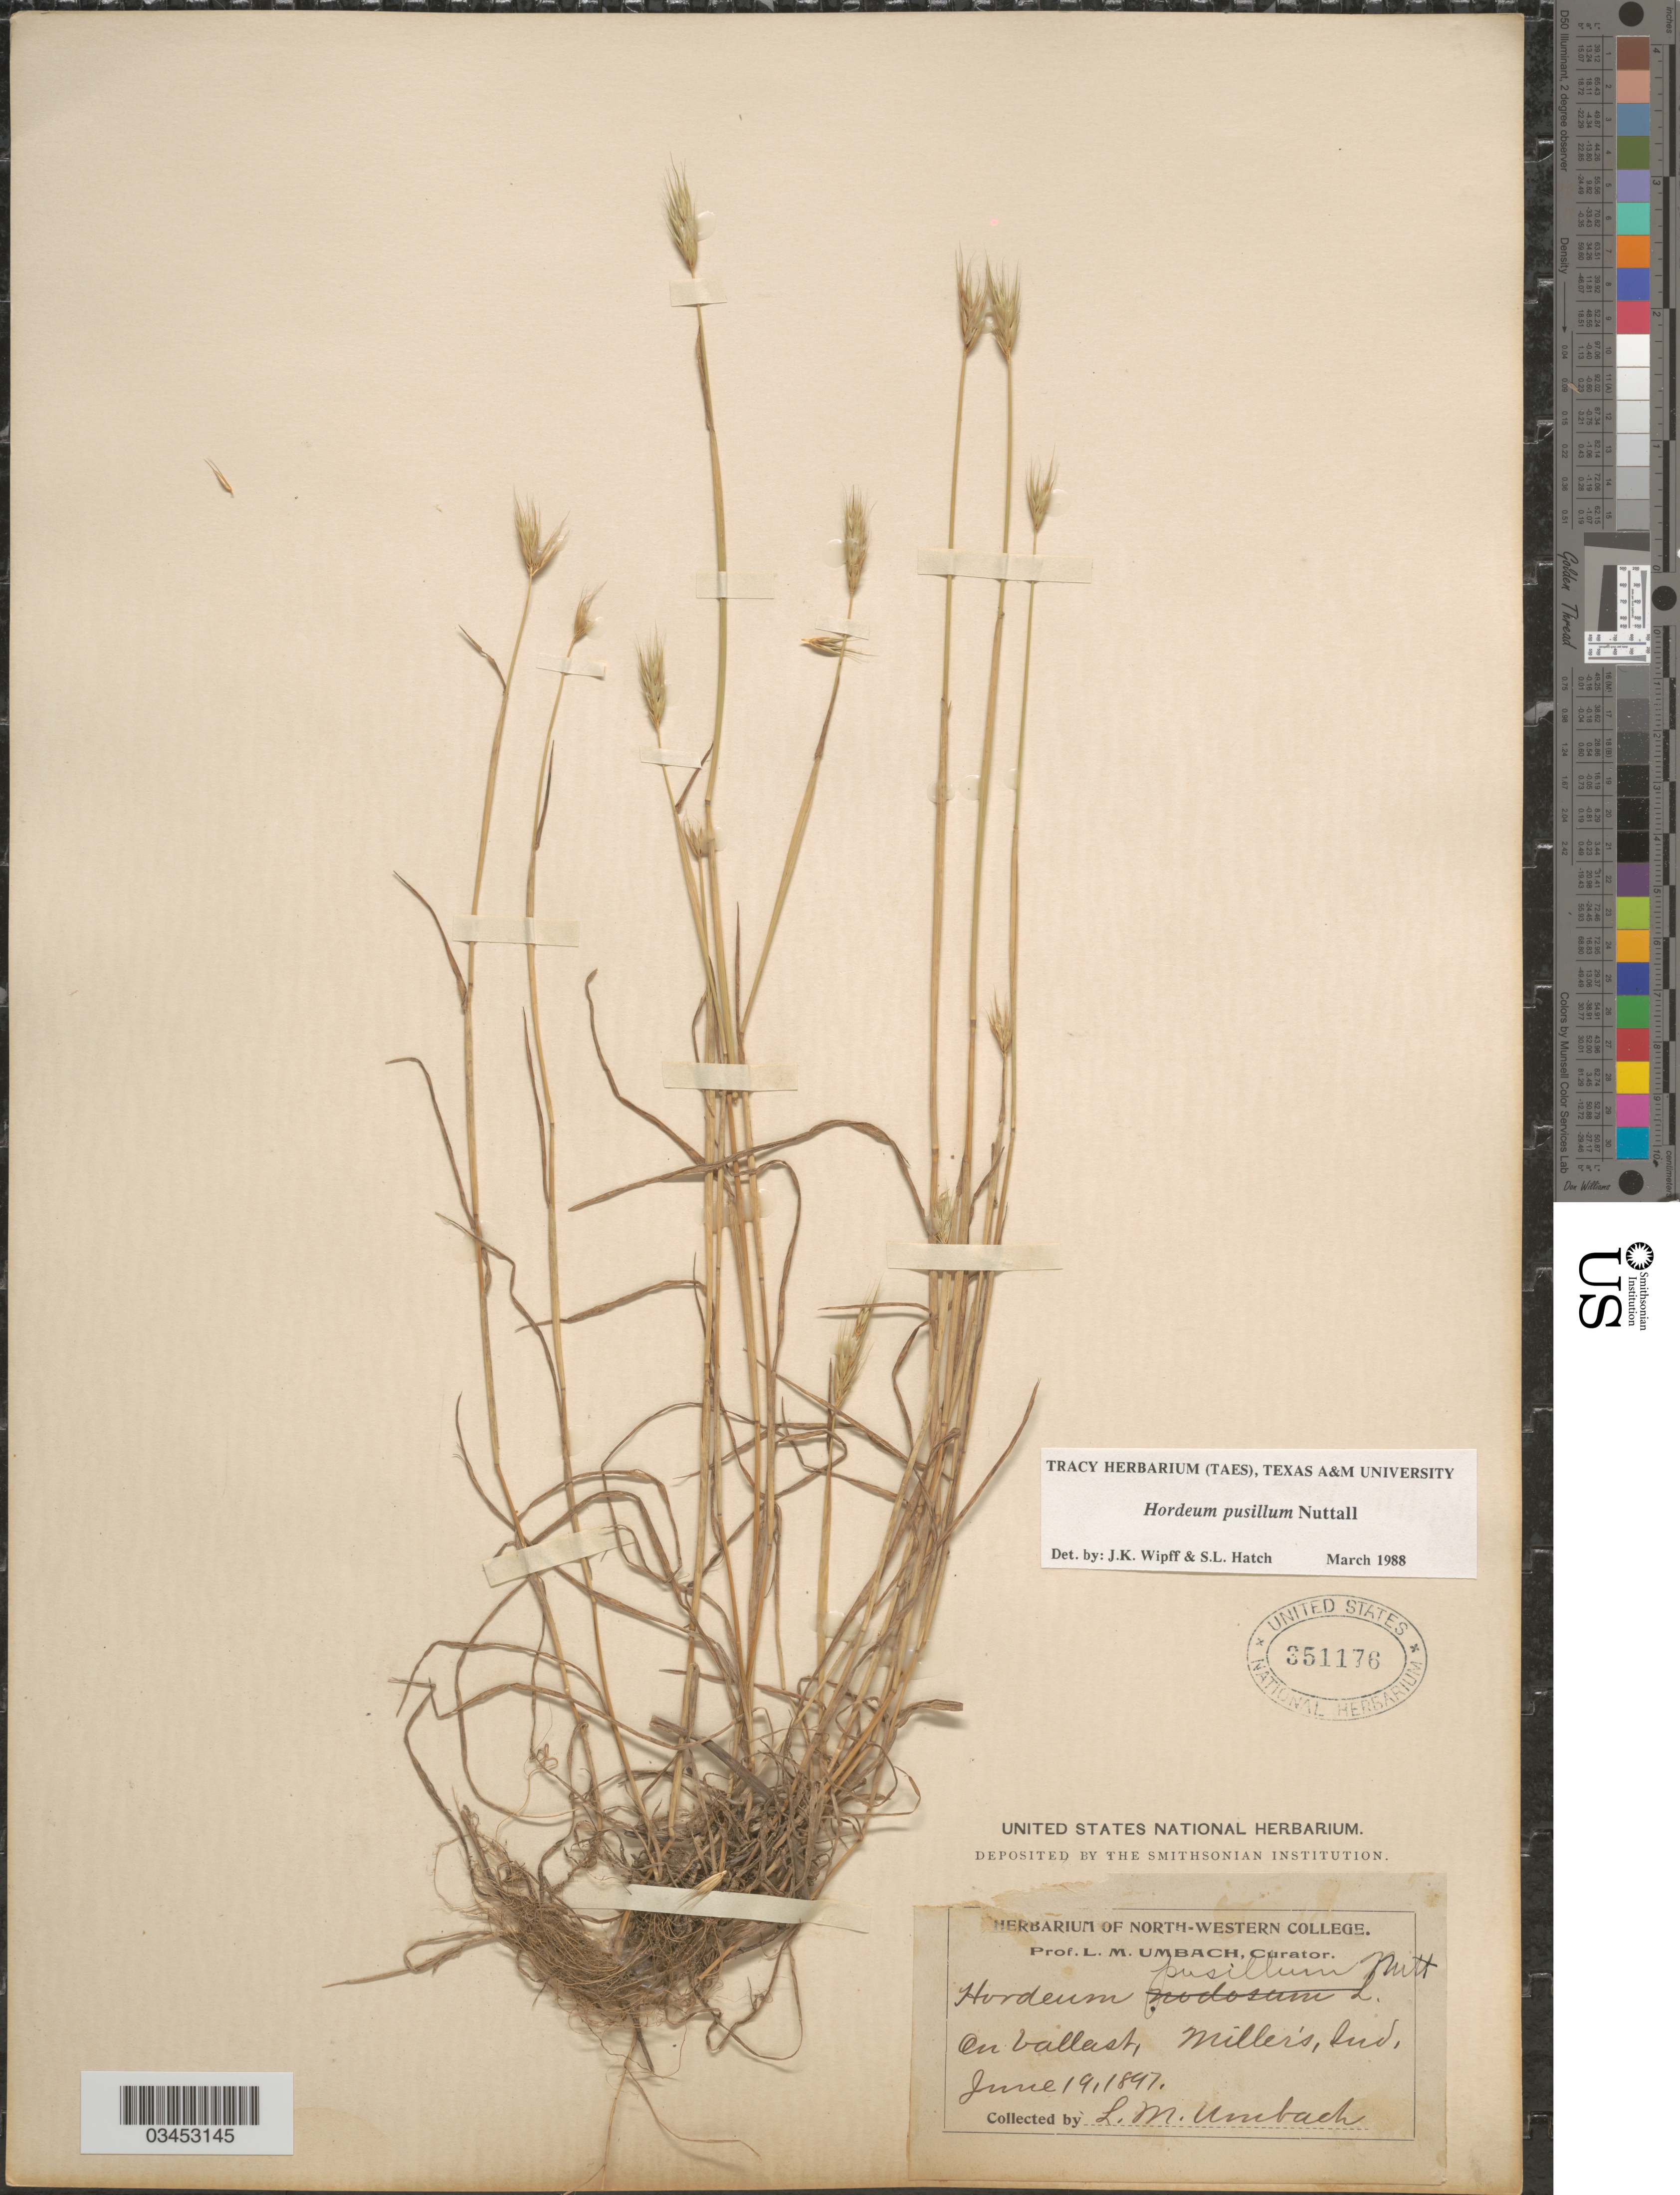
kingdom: Plantae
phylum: Tracheophyta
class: Liliopsida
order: Poales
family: Poaceae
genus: Hordeum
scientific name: Hordeum pusillum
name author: Nutt.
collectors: L. M. Umbach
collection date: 1897-06-19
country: United States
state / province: Indiana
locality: On ballast, Miller's.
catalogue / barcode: US 351176